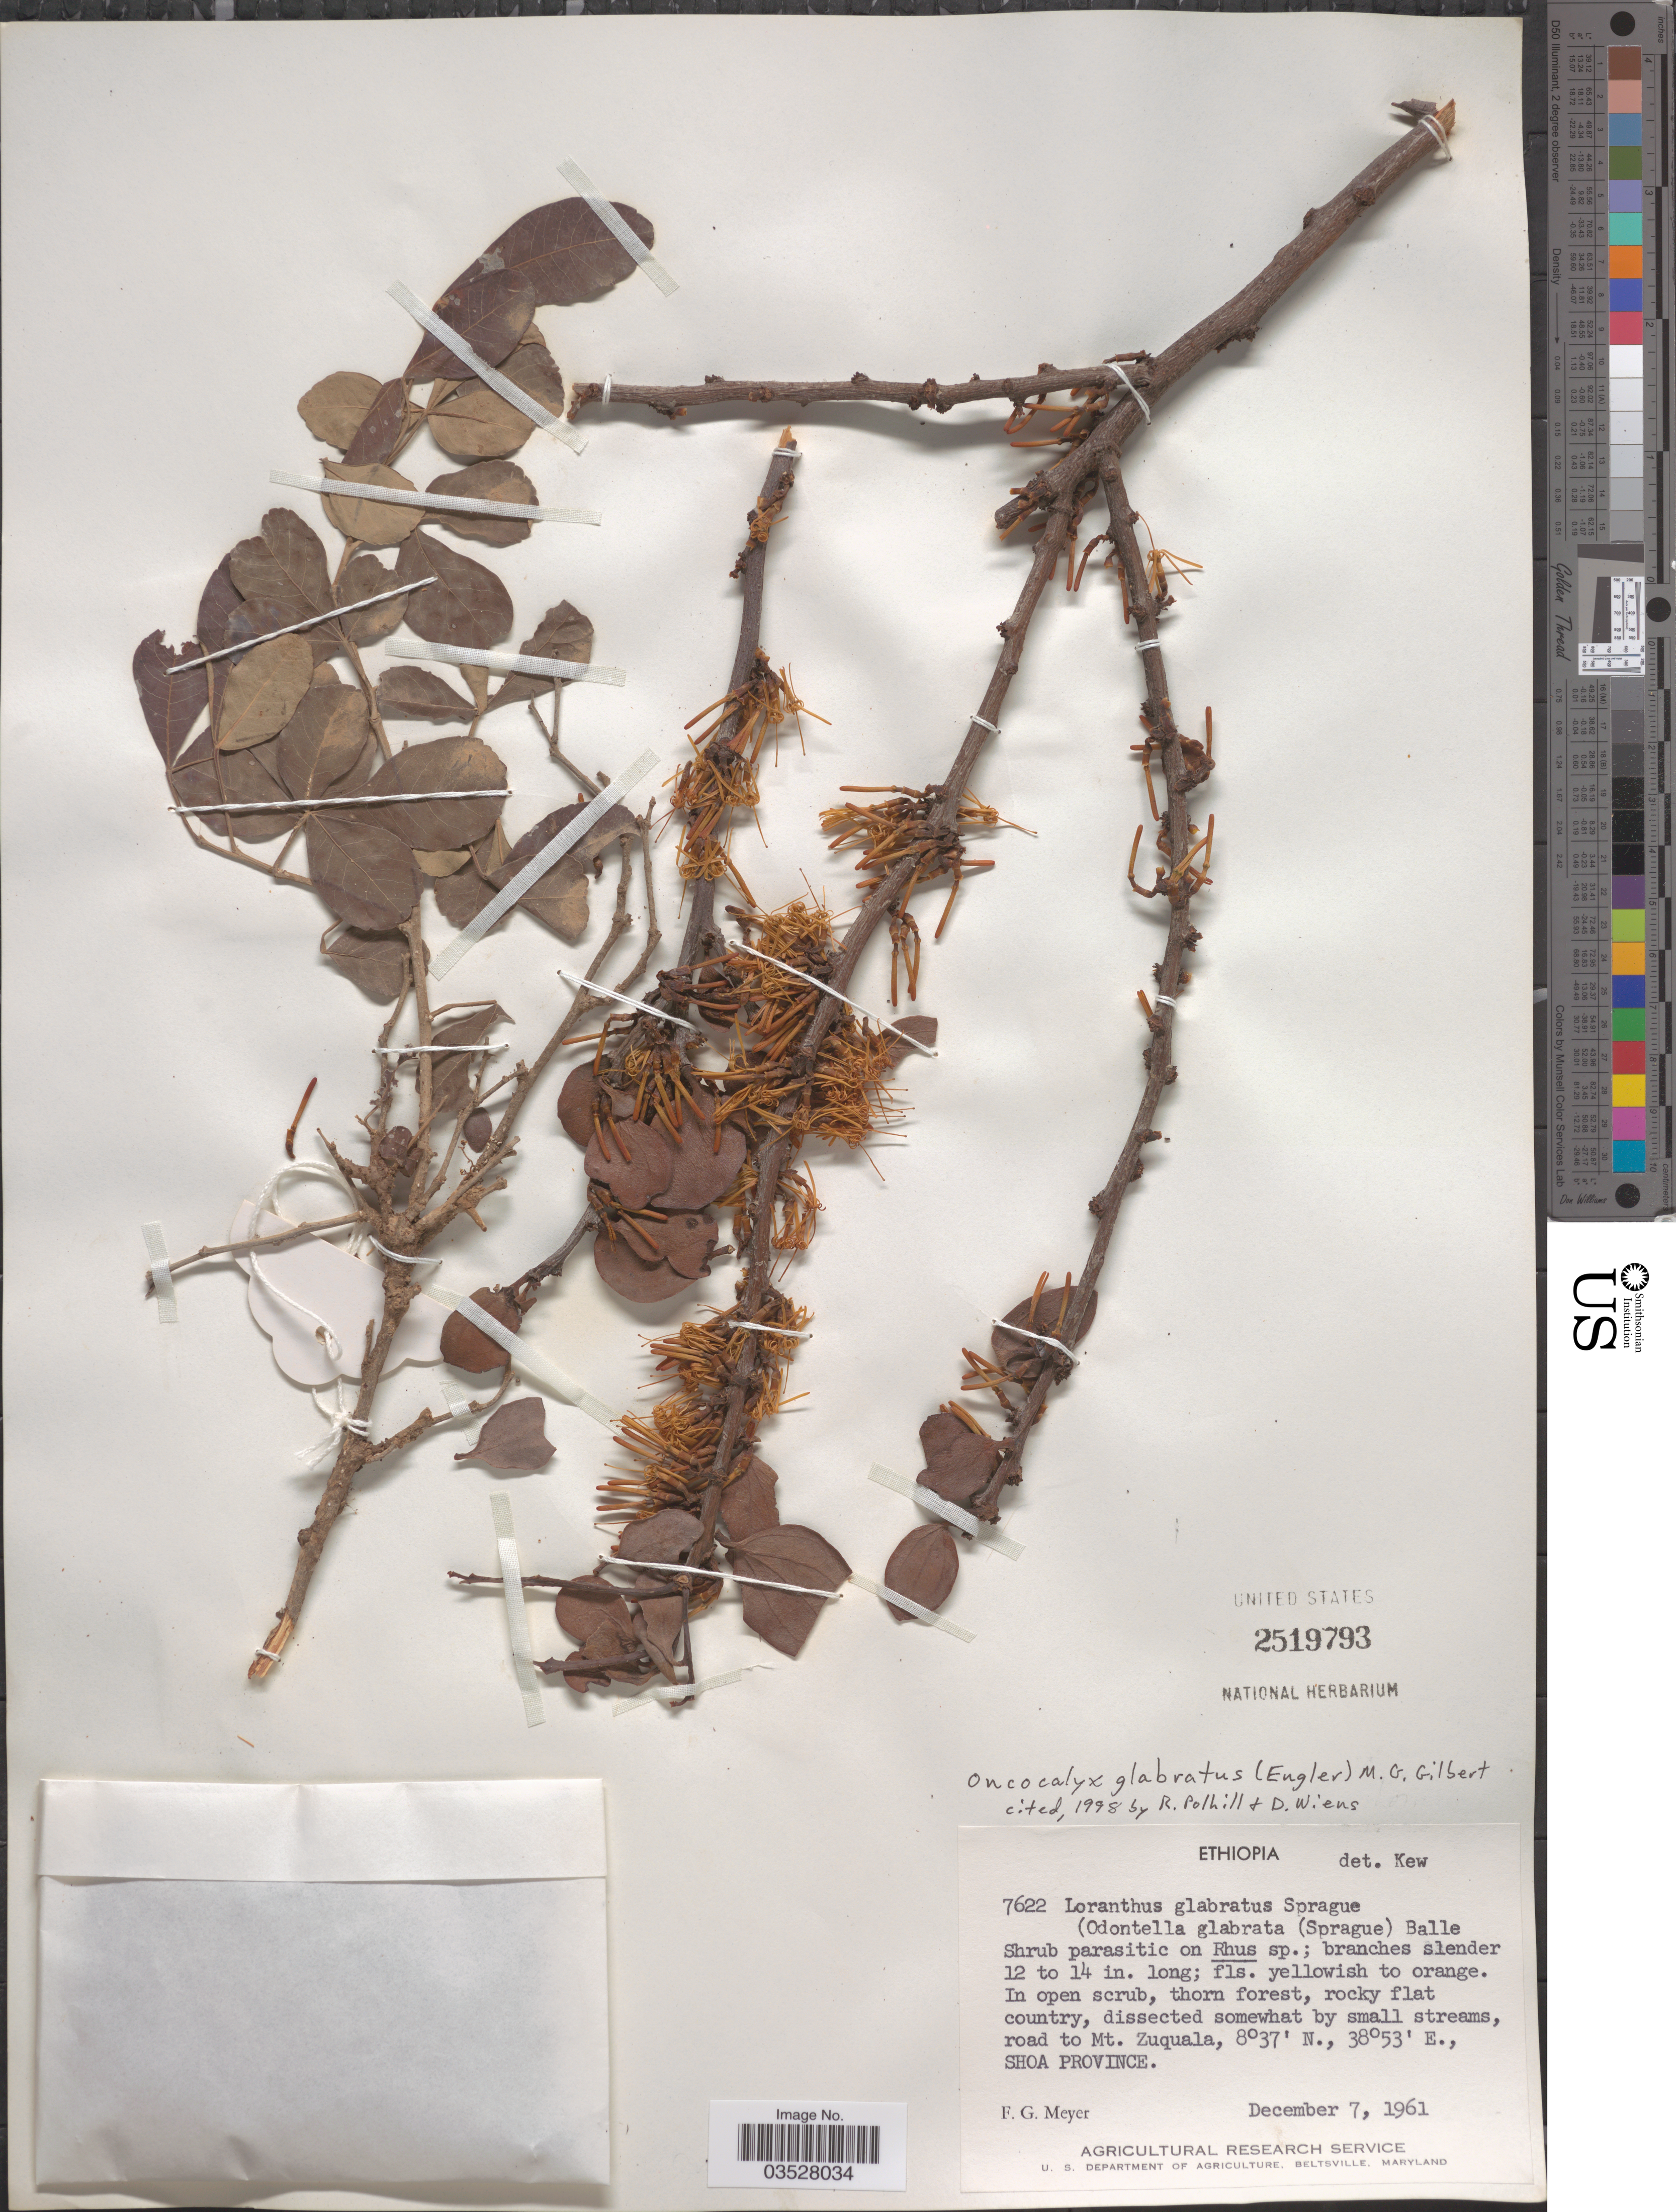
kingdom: Plantae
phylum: Tracheophyta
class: Magnoliopsida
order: Santalales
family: Loranthaceae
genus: Oncocalyx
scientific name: Oncocalyx glabratus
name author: (Engl.) M.G. Gilbert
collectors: F. G. Meyer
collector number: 7622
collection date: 1961-12-07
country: Ethiopia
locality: Road to Mt. Zuquala, Shoa Province.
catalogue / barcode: US 2519793